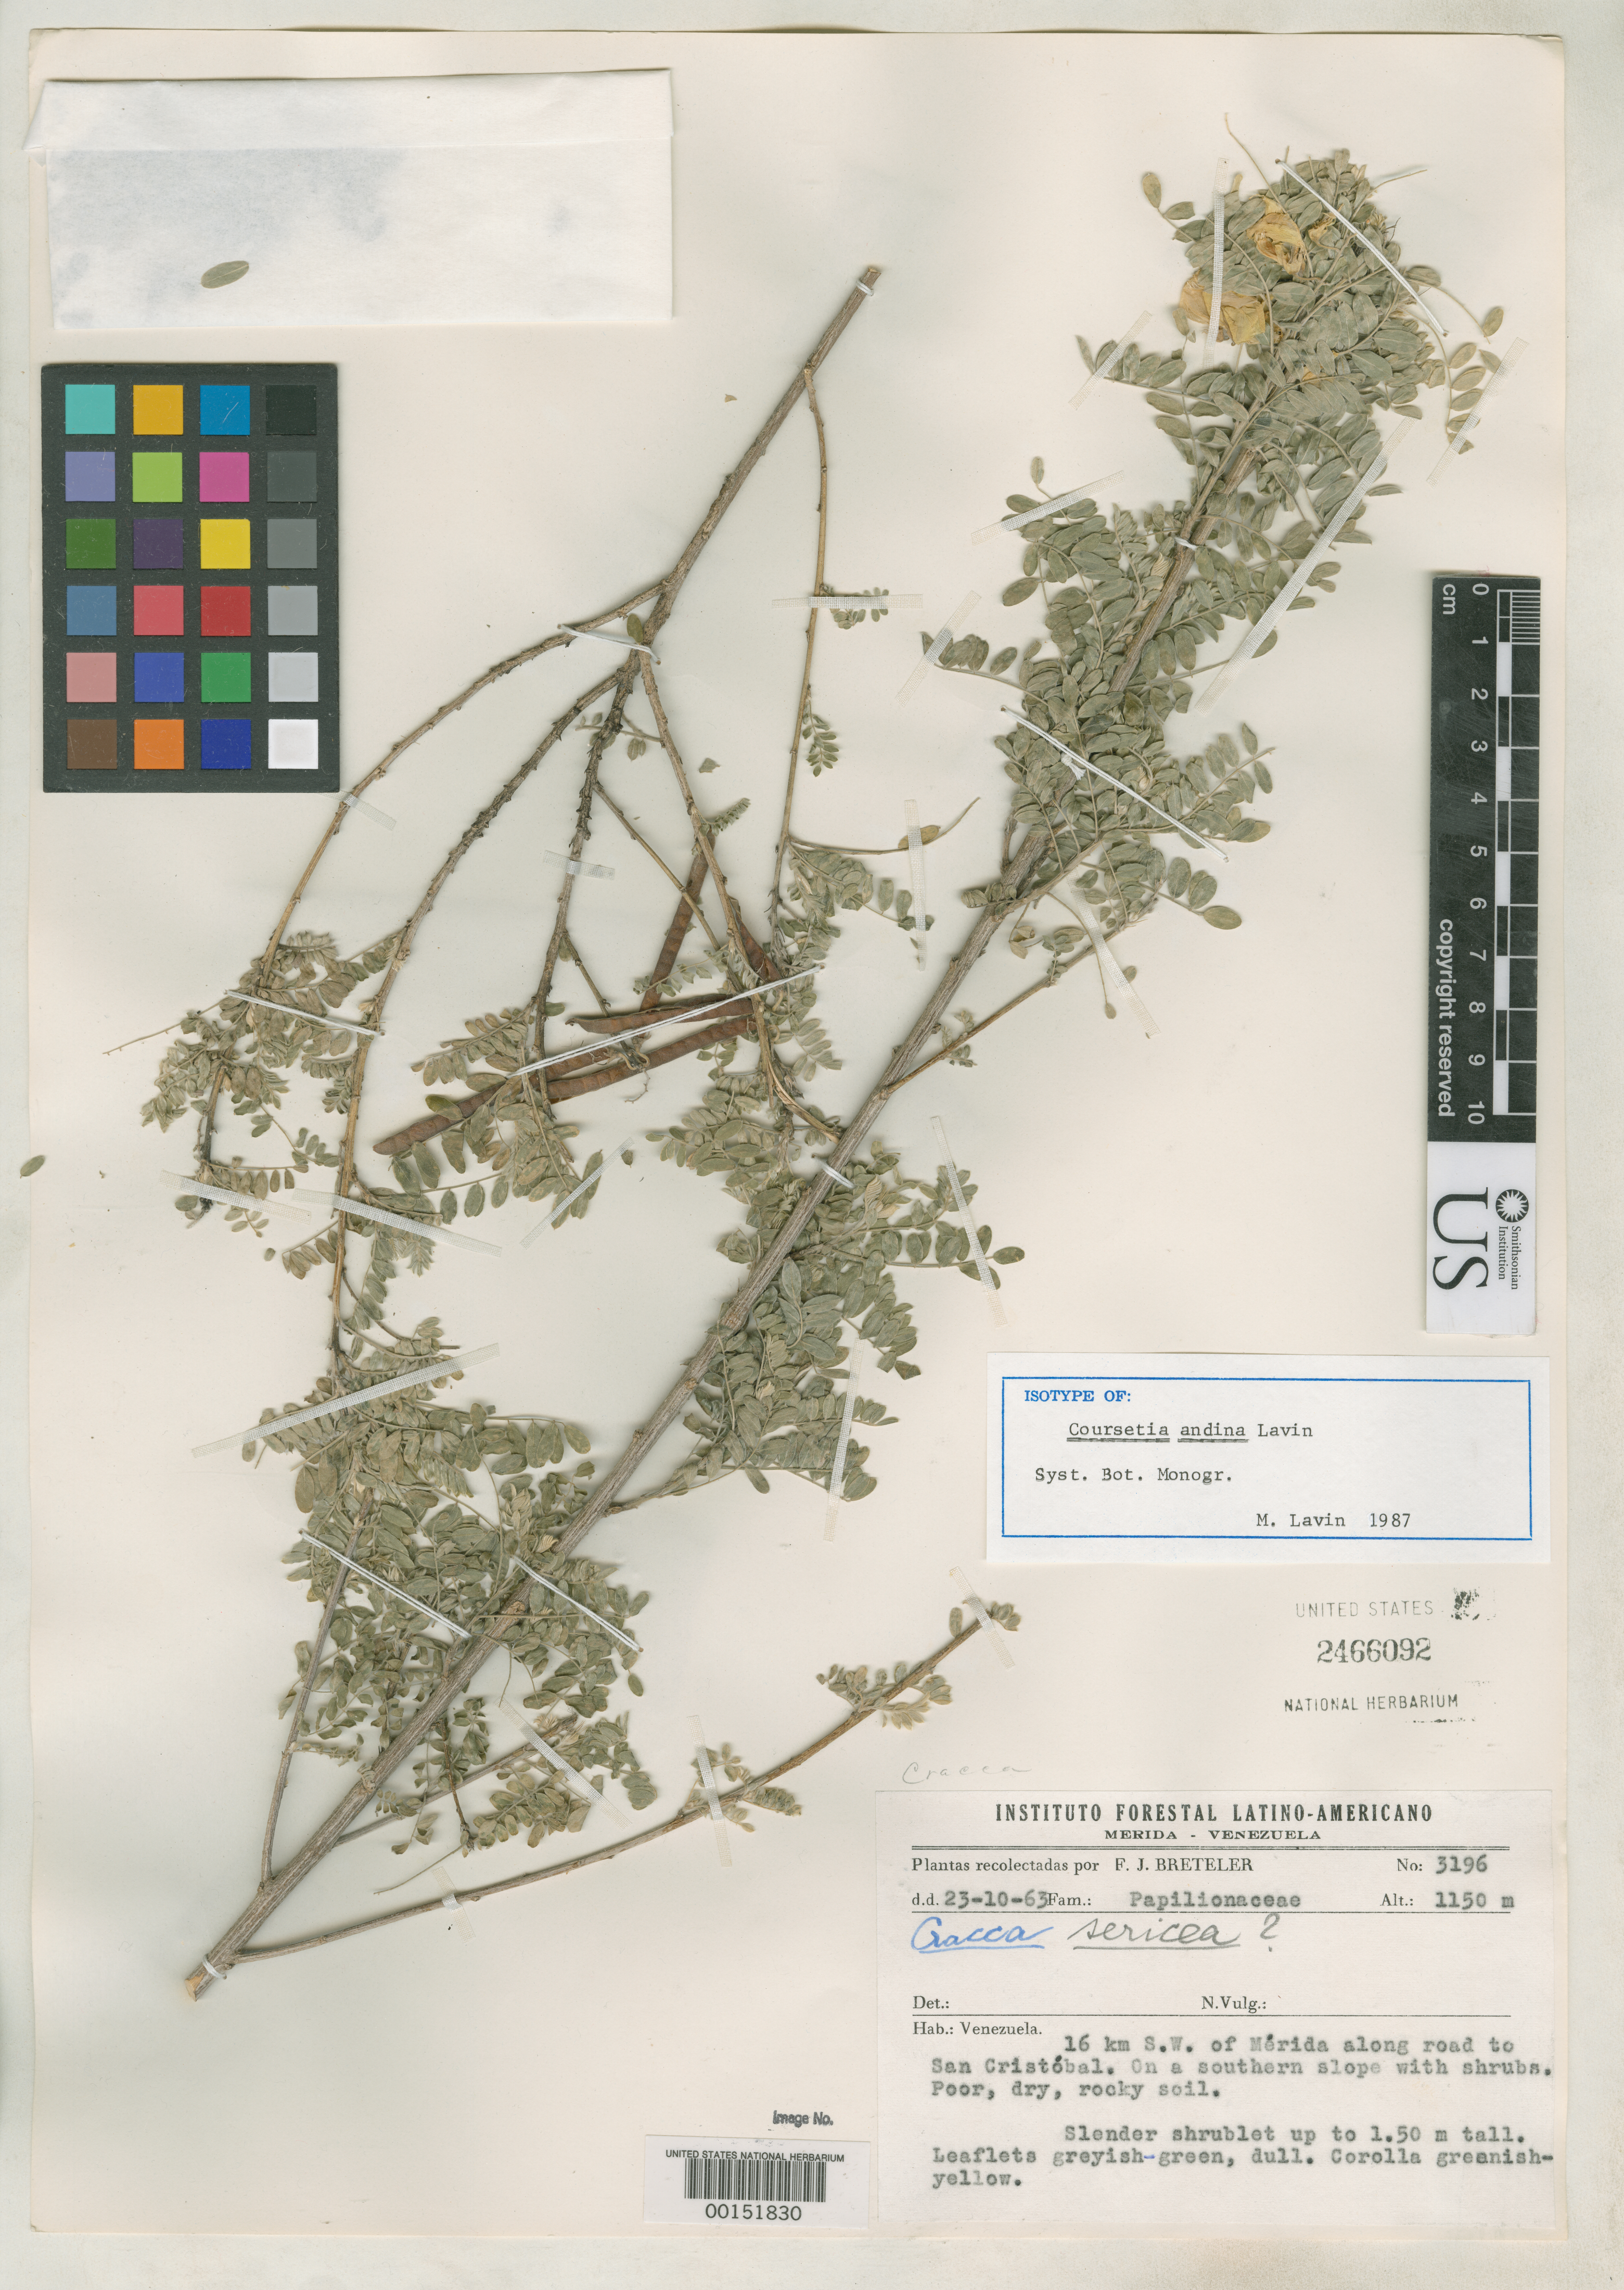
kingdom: Plantae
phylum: Tracheophyta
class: Magnoliopsida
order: Fabales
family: Fabaceae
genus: Coursetia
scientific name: Coursetia andina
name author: Lavin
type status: Isotype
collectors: F. J. Breteler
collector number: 3196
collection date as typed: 23 Oct 1963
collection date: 1963-10-23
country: Venezuela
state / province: Mérida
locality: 16 km SW of Merida, along road to San Cristobal, southern slope.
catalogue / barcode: US 2466092